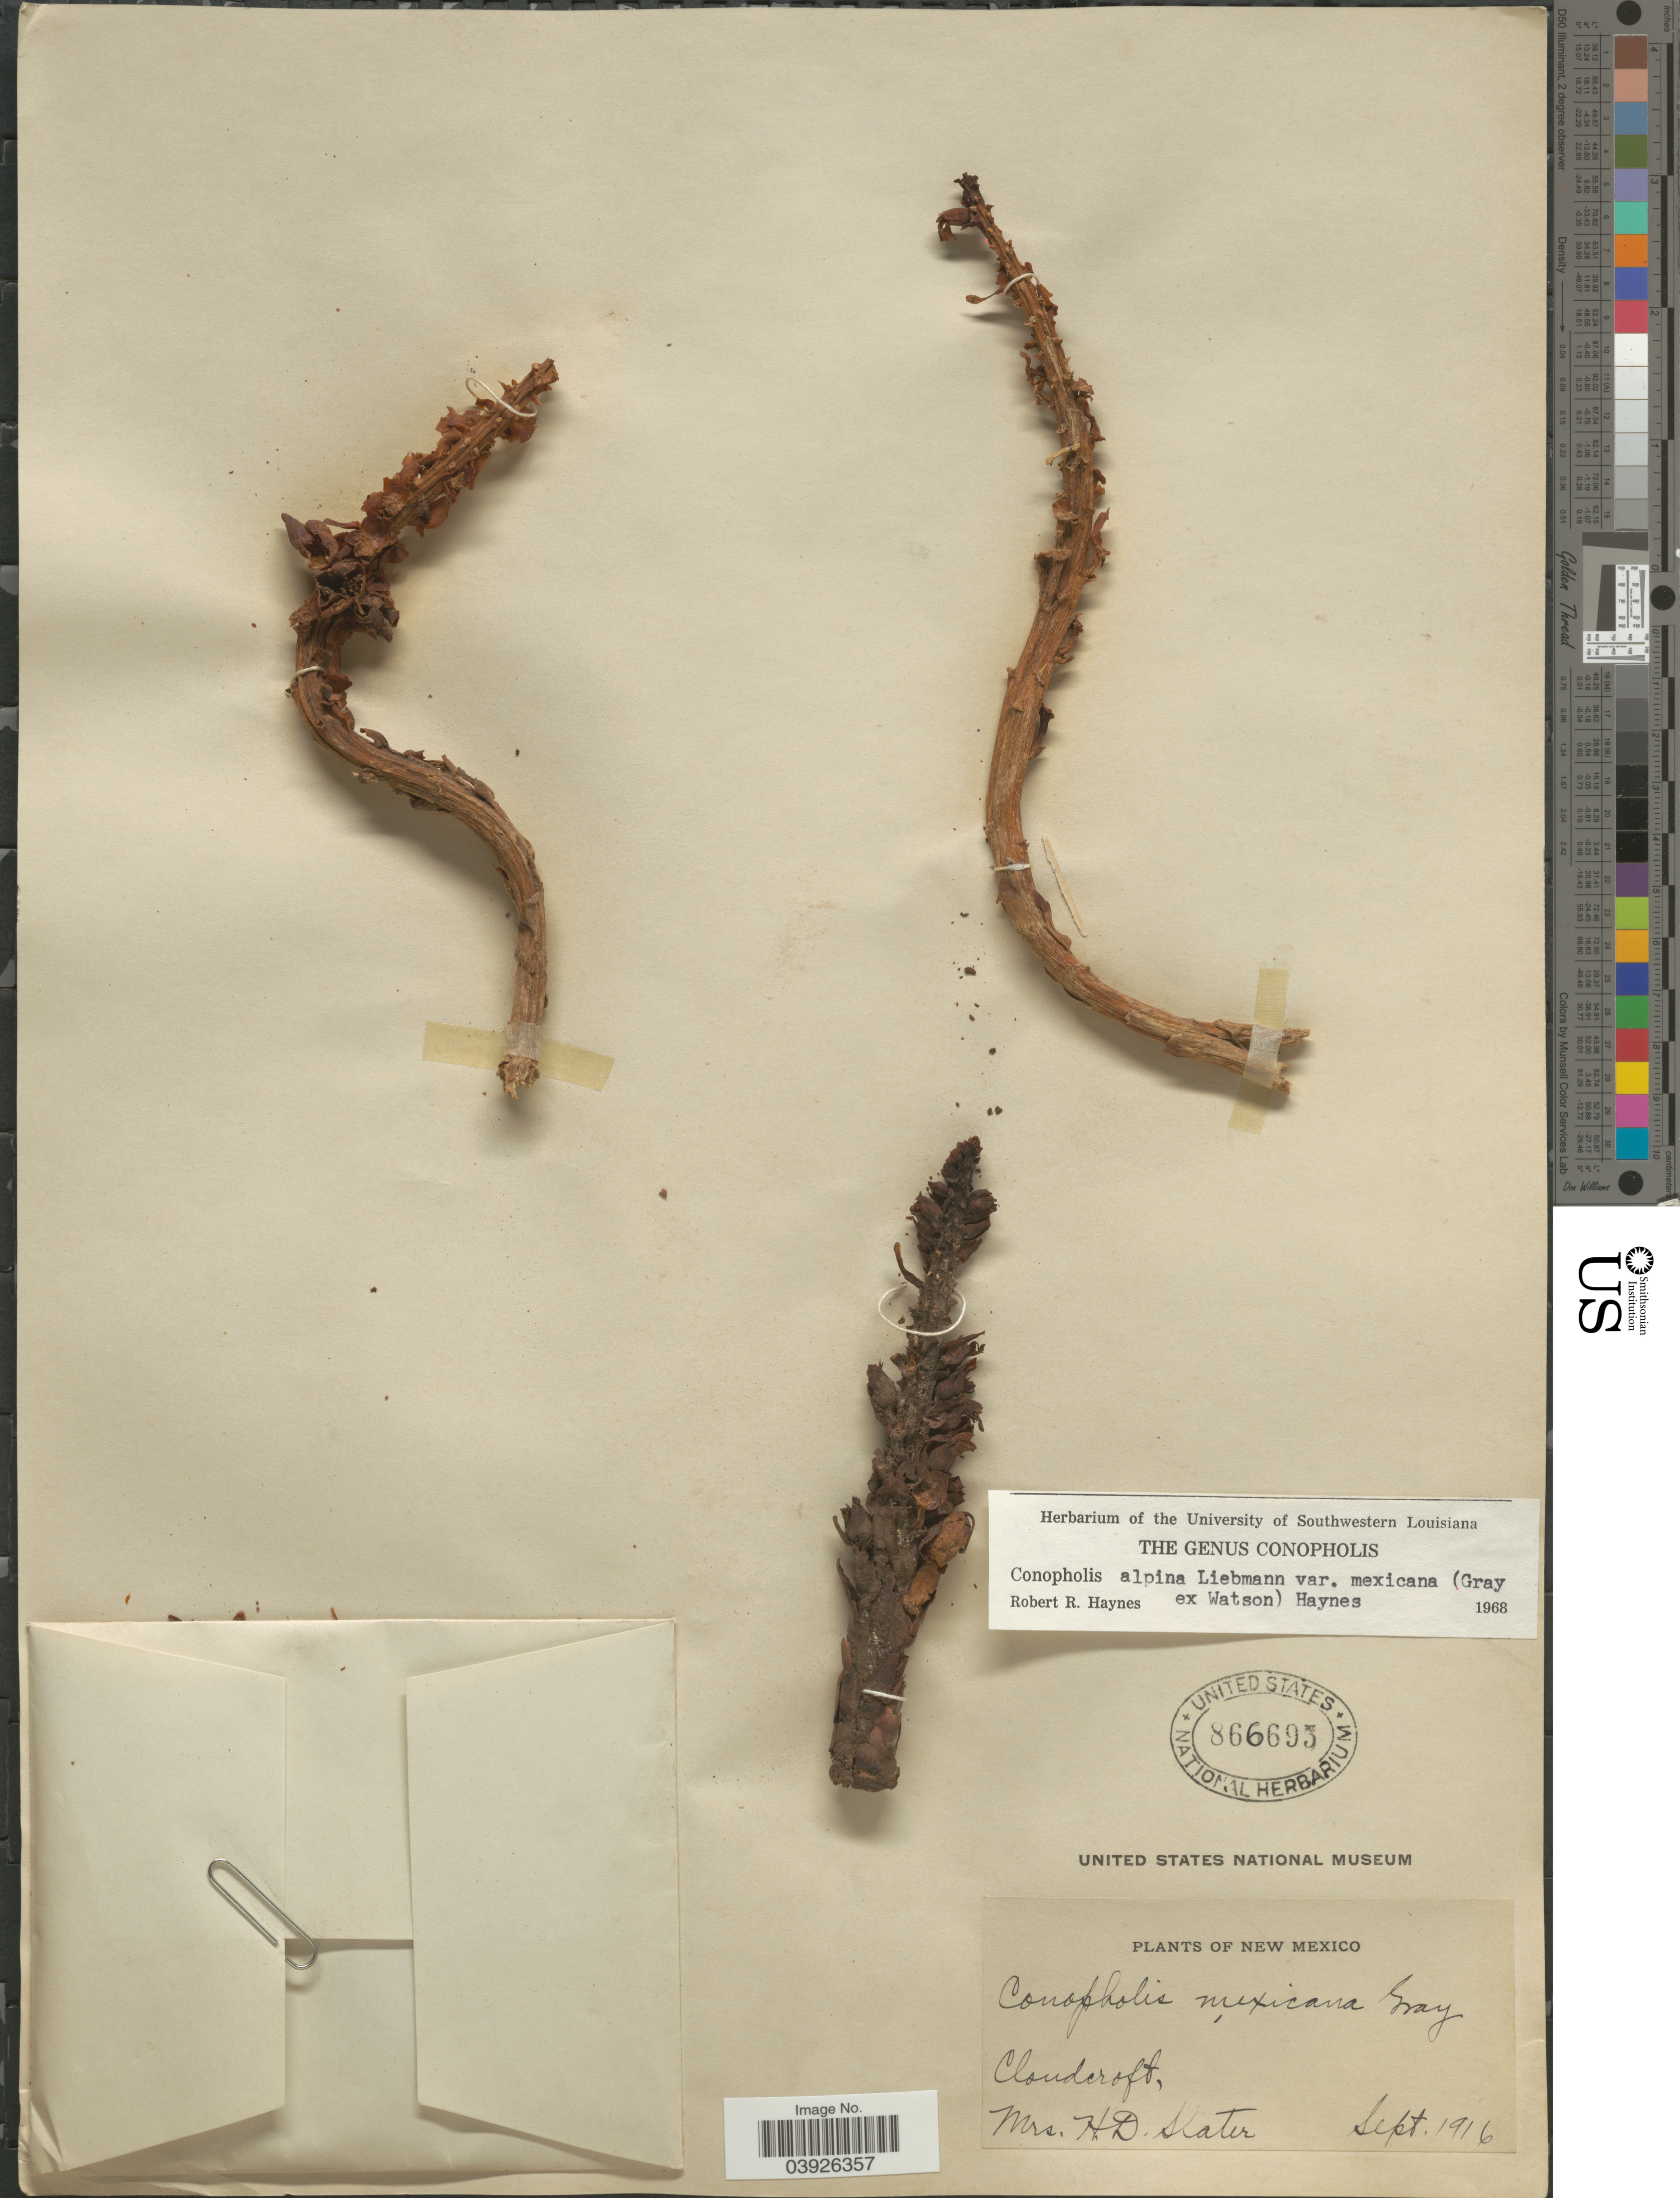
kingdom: Plantae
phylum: Tracheophyta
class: Magnoliopsida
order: Lamiales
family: Orobanchaceae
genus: Conopholis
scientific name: Conopholis alpina var. mexicana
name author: (A. Gray ex S. Watson) R.R. Haynes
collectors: H. Slater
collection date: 1916-09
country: United States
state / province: New Mexico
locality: Cloudcroft.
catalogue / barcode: US 866695